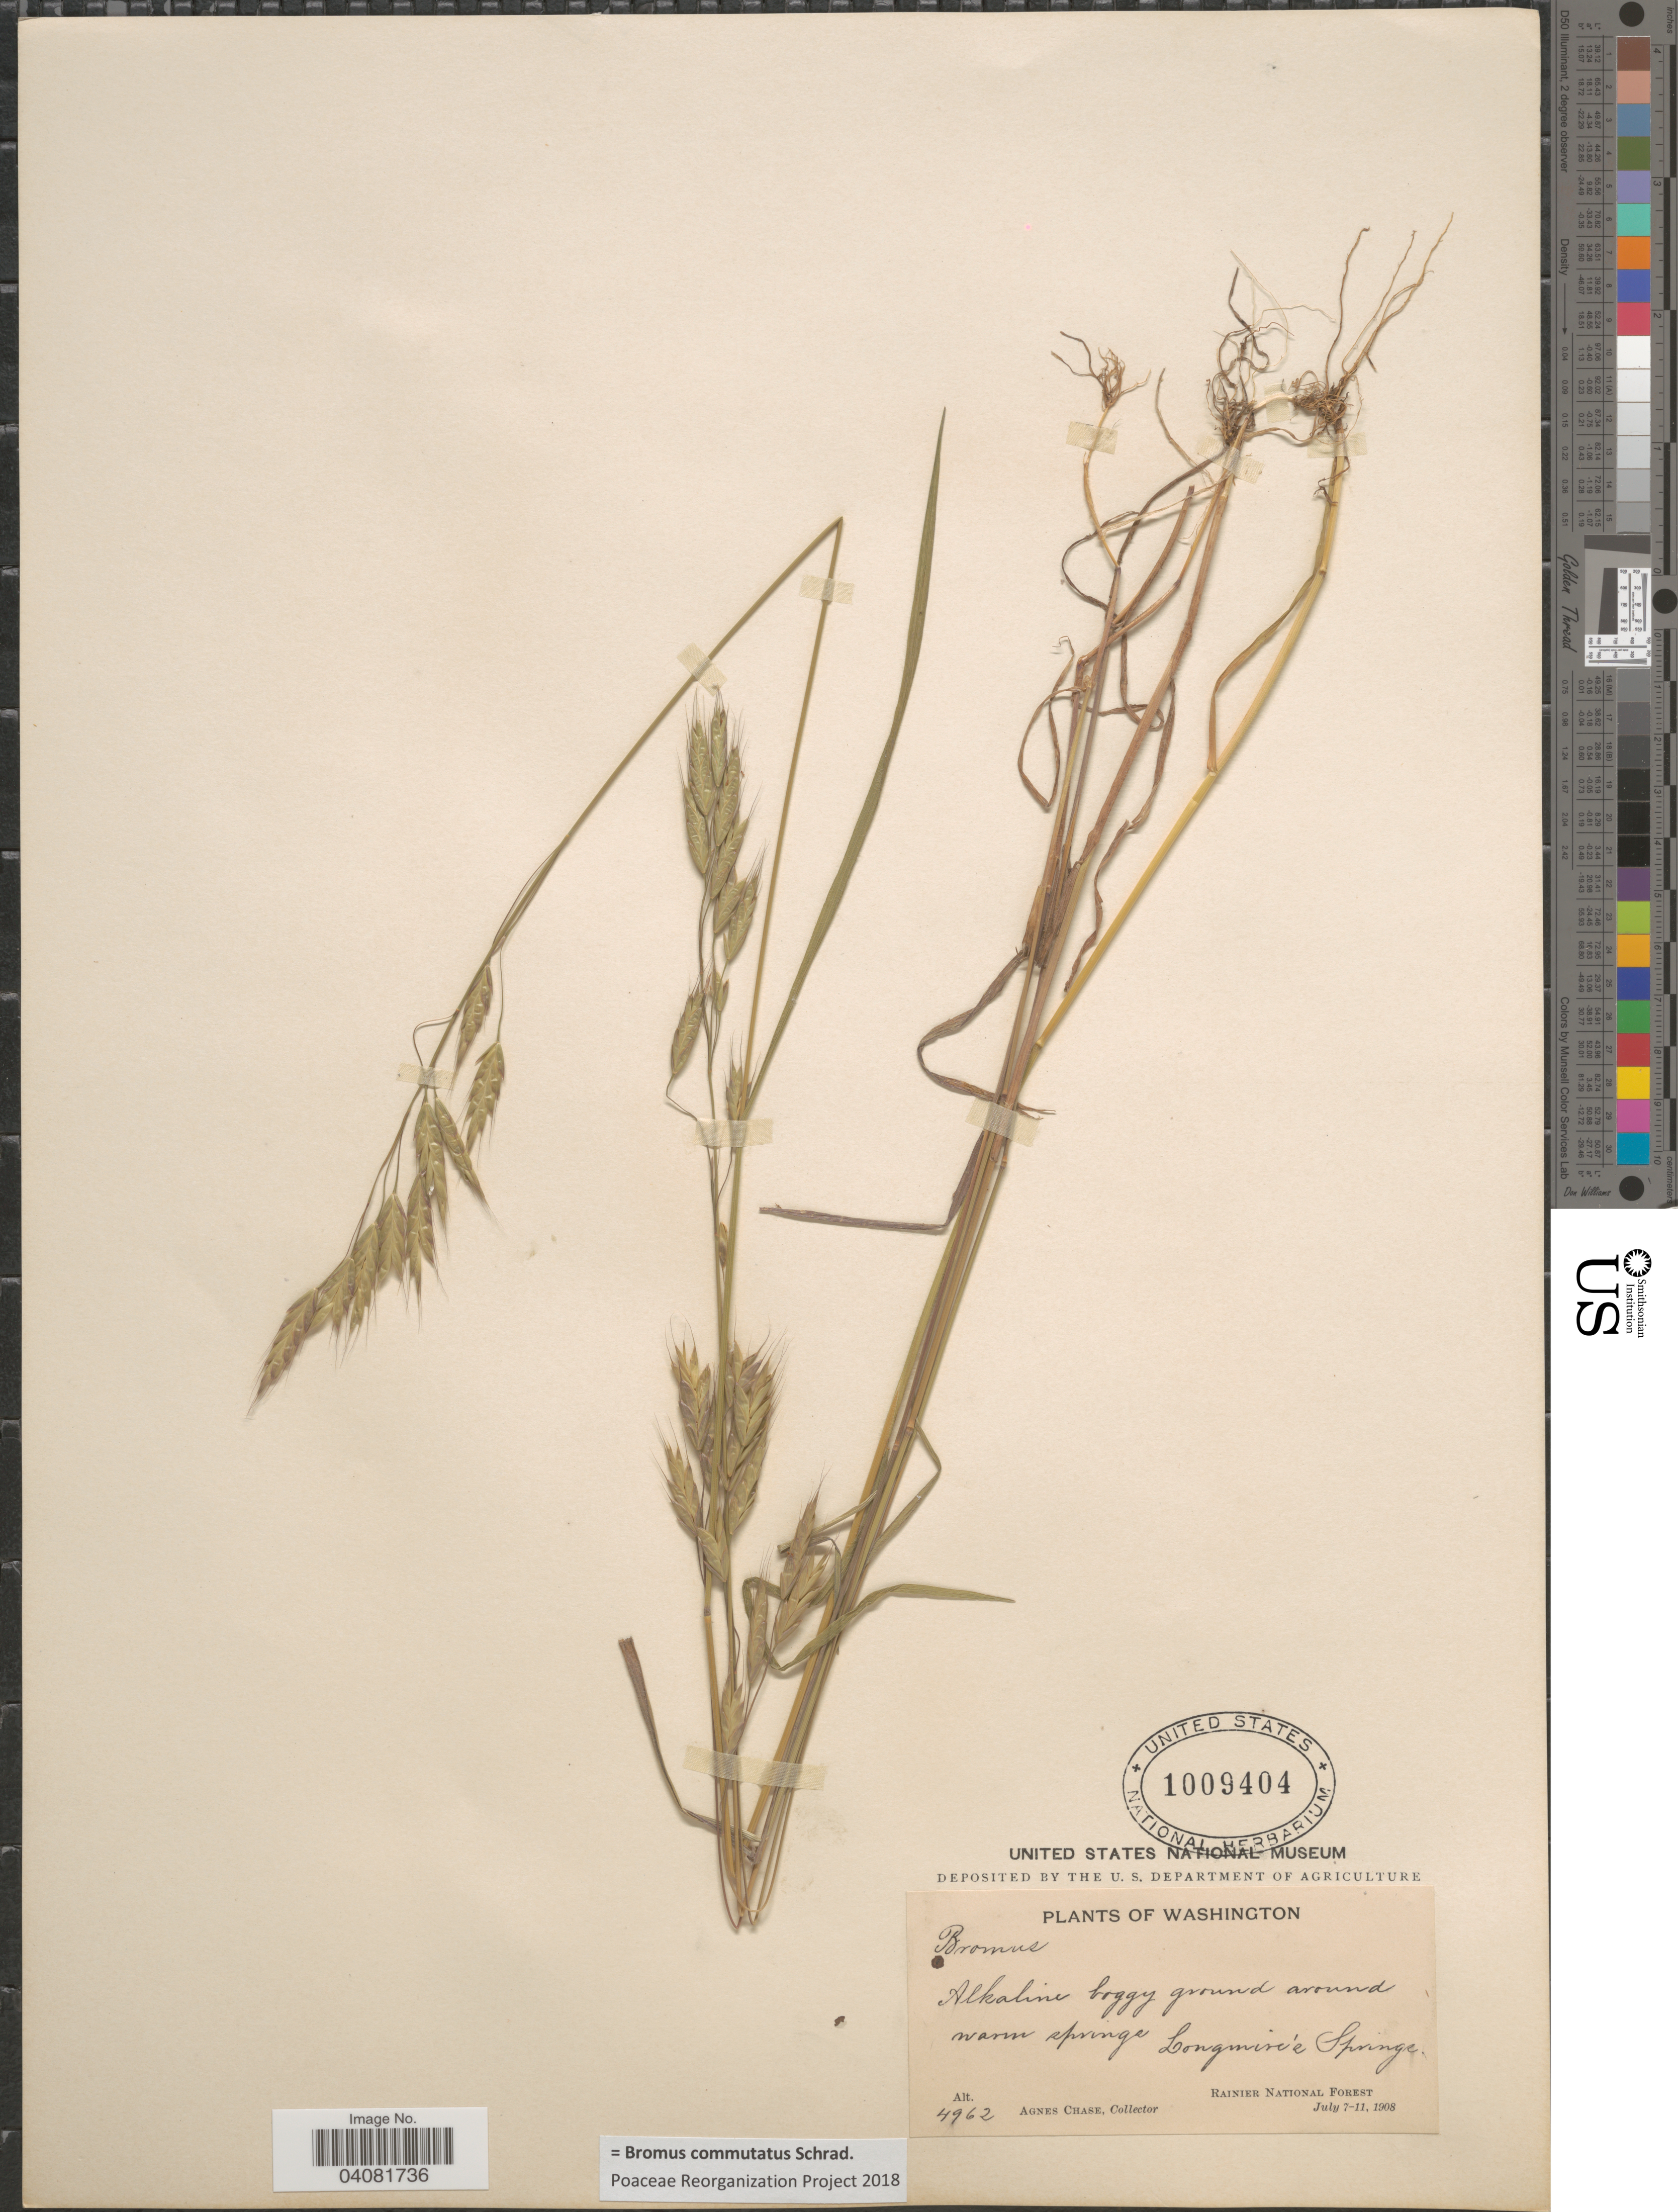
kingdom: Plantae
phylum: Tracheophyta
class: Liliopsida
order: Poales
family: Poaceae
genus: Bromus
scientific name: Bromus commutatus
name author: Schrad.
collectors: A. Chase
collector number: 4692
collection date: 1908-07-07/1908-07-11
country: United States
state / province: Washington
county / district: Pierce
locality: Longmire's Springs. Rainier National Forest.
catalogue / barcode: US 1009404